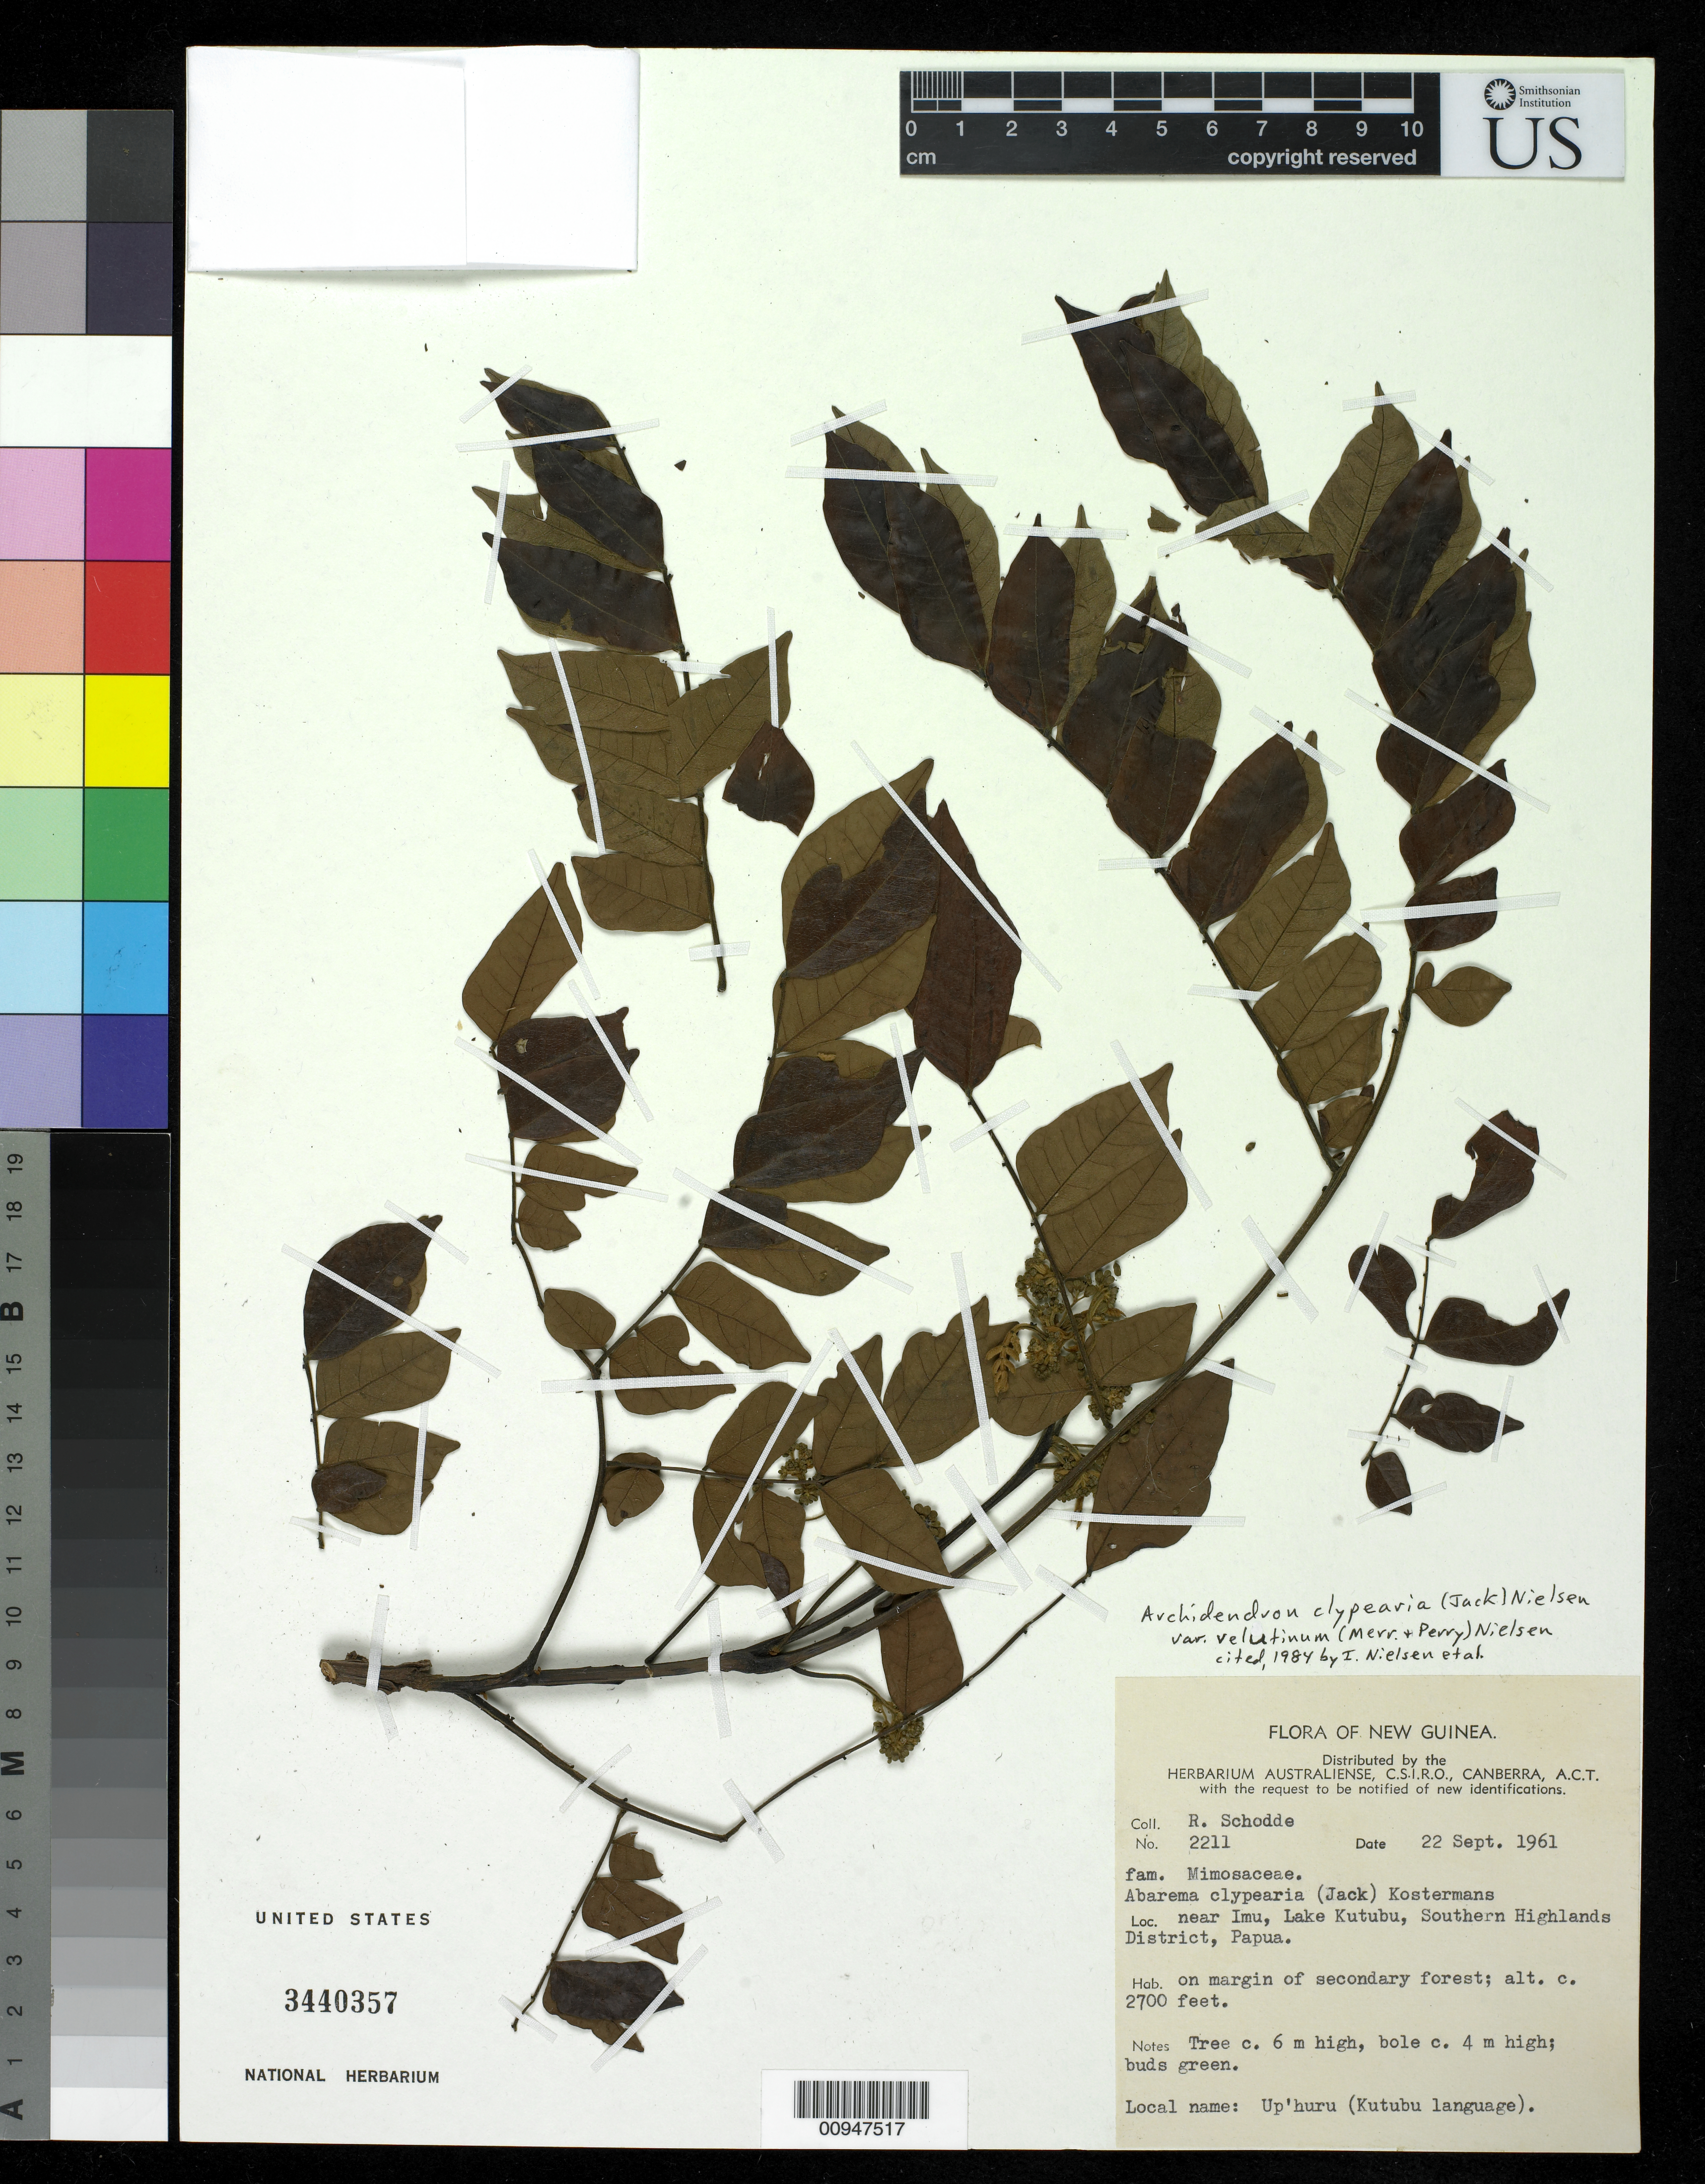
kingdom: Plantae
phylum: Tracheophyta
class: Magnoliopsida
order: Fabales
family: Fabaceae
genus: Archidendron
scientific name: Archidendron clypearia var. velutinum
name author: (Merr. & L.M. Perry) I.C. Nielsen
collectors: R. Schodde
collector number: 2211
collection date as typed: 22 Sep 1961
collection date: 1961-09-22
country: Papua New Guinea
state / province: Southern Highlands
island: New Guinea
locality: near Imu, Lake Kutubu,Southern Highlands District, Papua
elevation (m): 823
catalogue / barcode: US 3440357